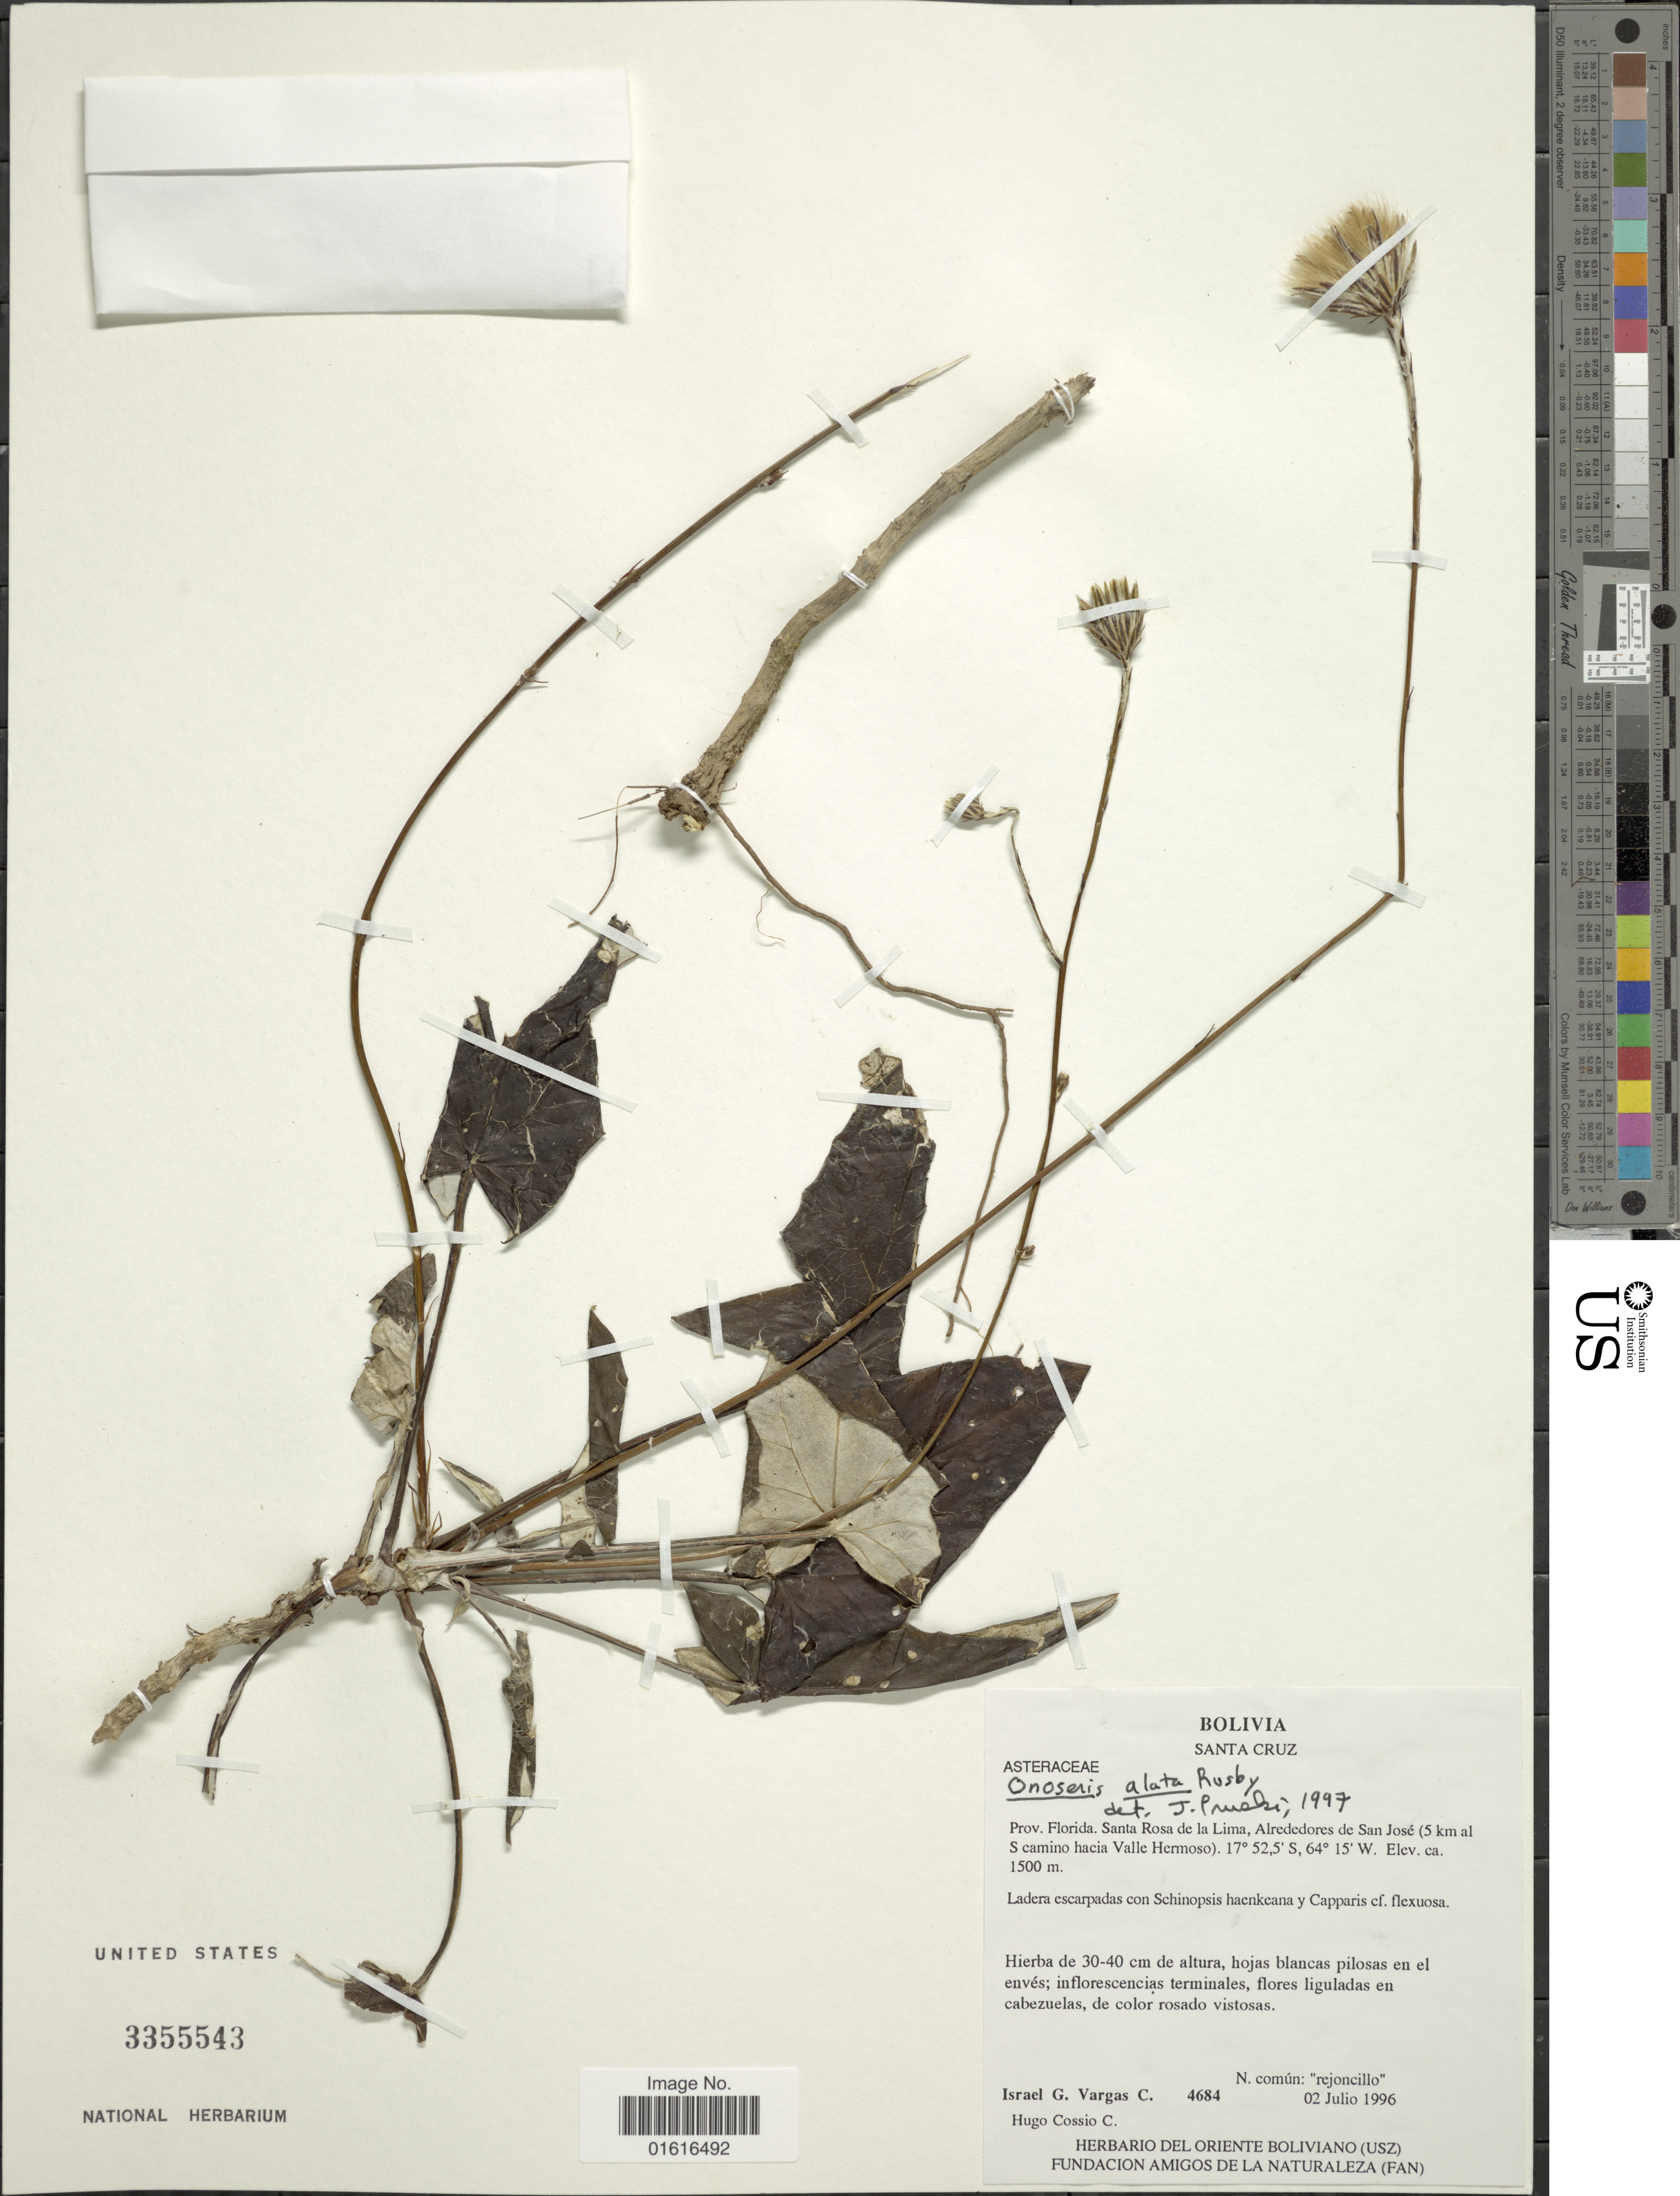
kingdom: Plantae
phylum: Tracheophyta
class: Magnoliopsida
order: Asterales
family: Asteraceae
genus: Onoseris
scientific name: Onoseris alata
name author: Rusby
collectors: I. G. Vargas C. & H. Cossio C.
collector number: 4684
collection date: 1996-07-02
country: Bolivia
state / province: Santa Cruz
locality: Prov. Florida. Santa Rosa de la Lima, Alrededores de San Jose ( 5 km al S camino hacia Valle Hermoso)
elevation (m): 1500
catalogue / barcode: US 3355543